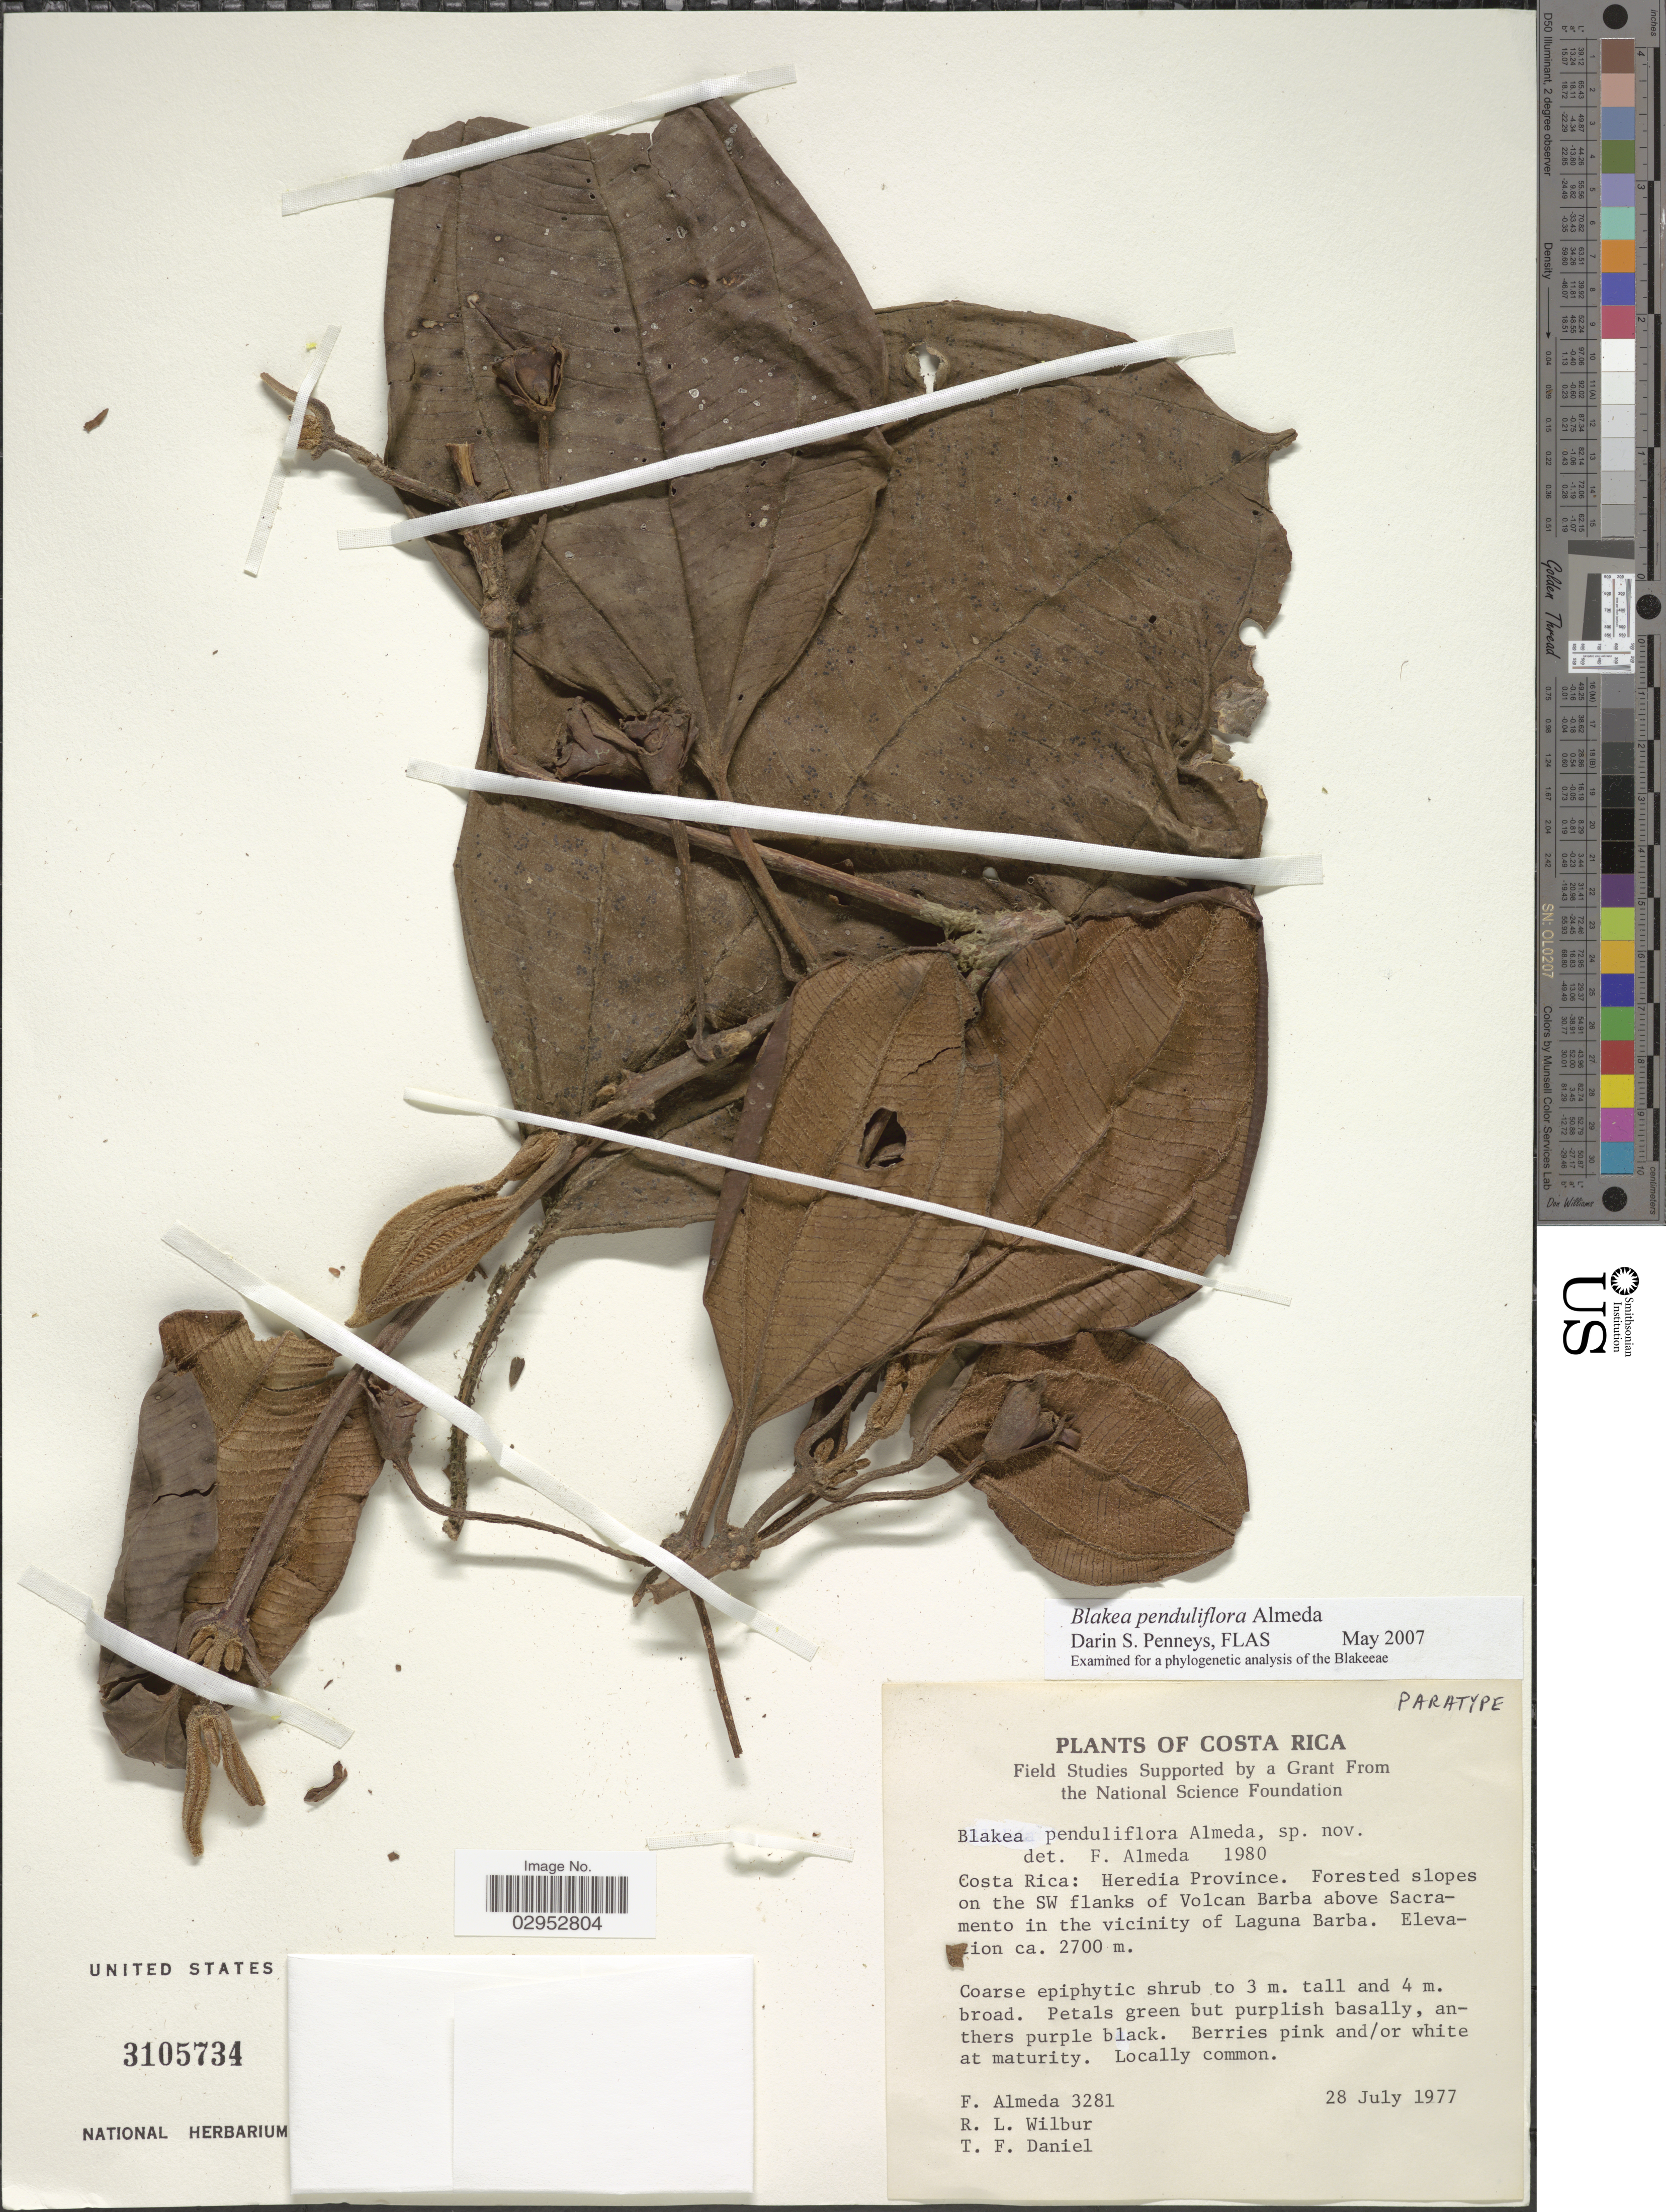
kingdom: Plantae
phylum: Tracheophyta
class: Magnoliopsida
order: Myrtales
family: Melastomataceae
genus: Blakea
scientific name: Blakea penduliflora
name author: Almeda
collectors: F. Almeda, R. L. Wilbur & T. F. Daniel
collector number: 3281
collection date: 1977-07-28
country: Costa Rica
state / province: Heredia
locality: Heredia Province. Forested slopes on the SW flanks of Volcan Barba above Sacramento in the vicinity of Laguna Barba.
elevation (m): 2700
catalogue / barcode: US 3105734